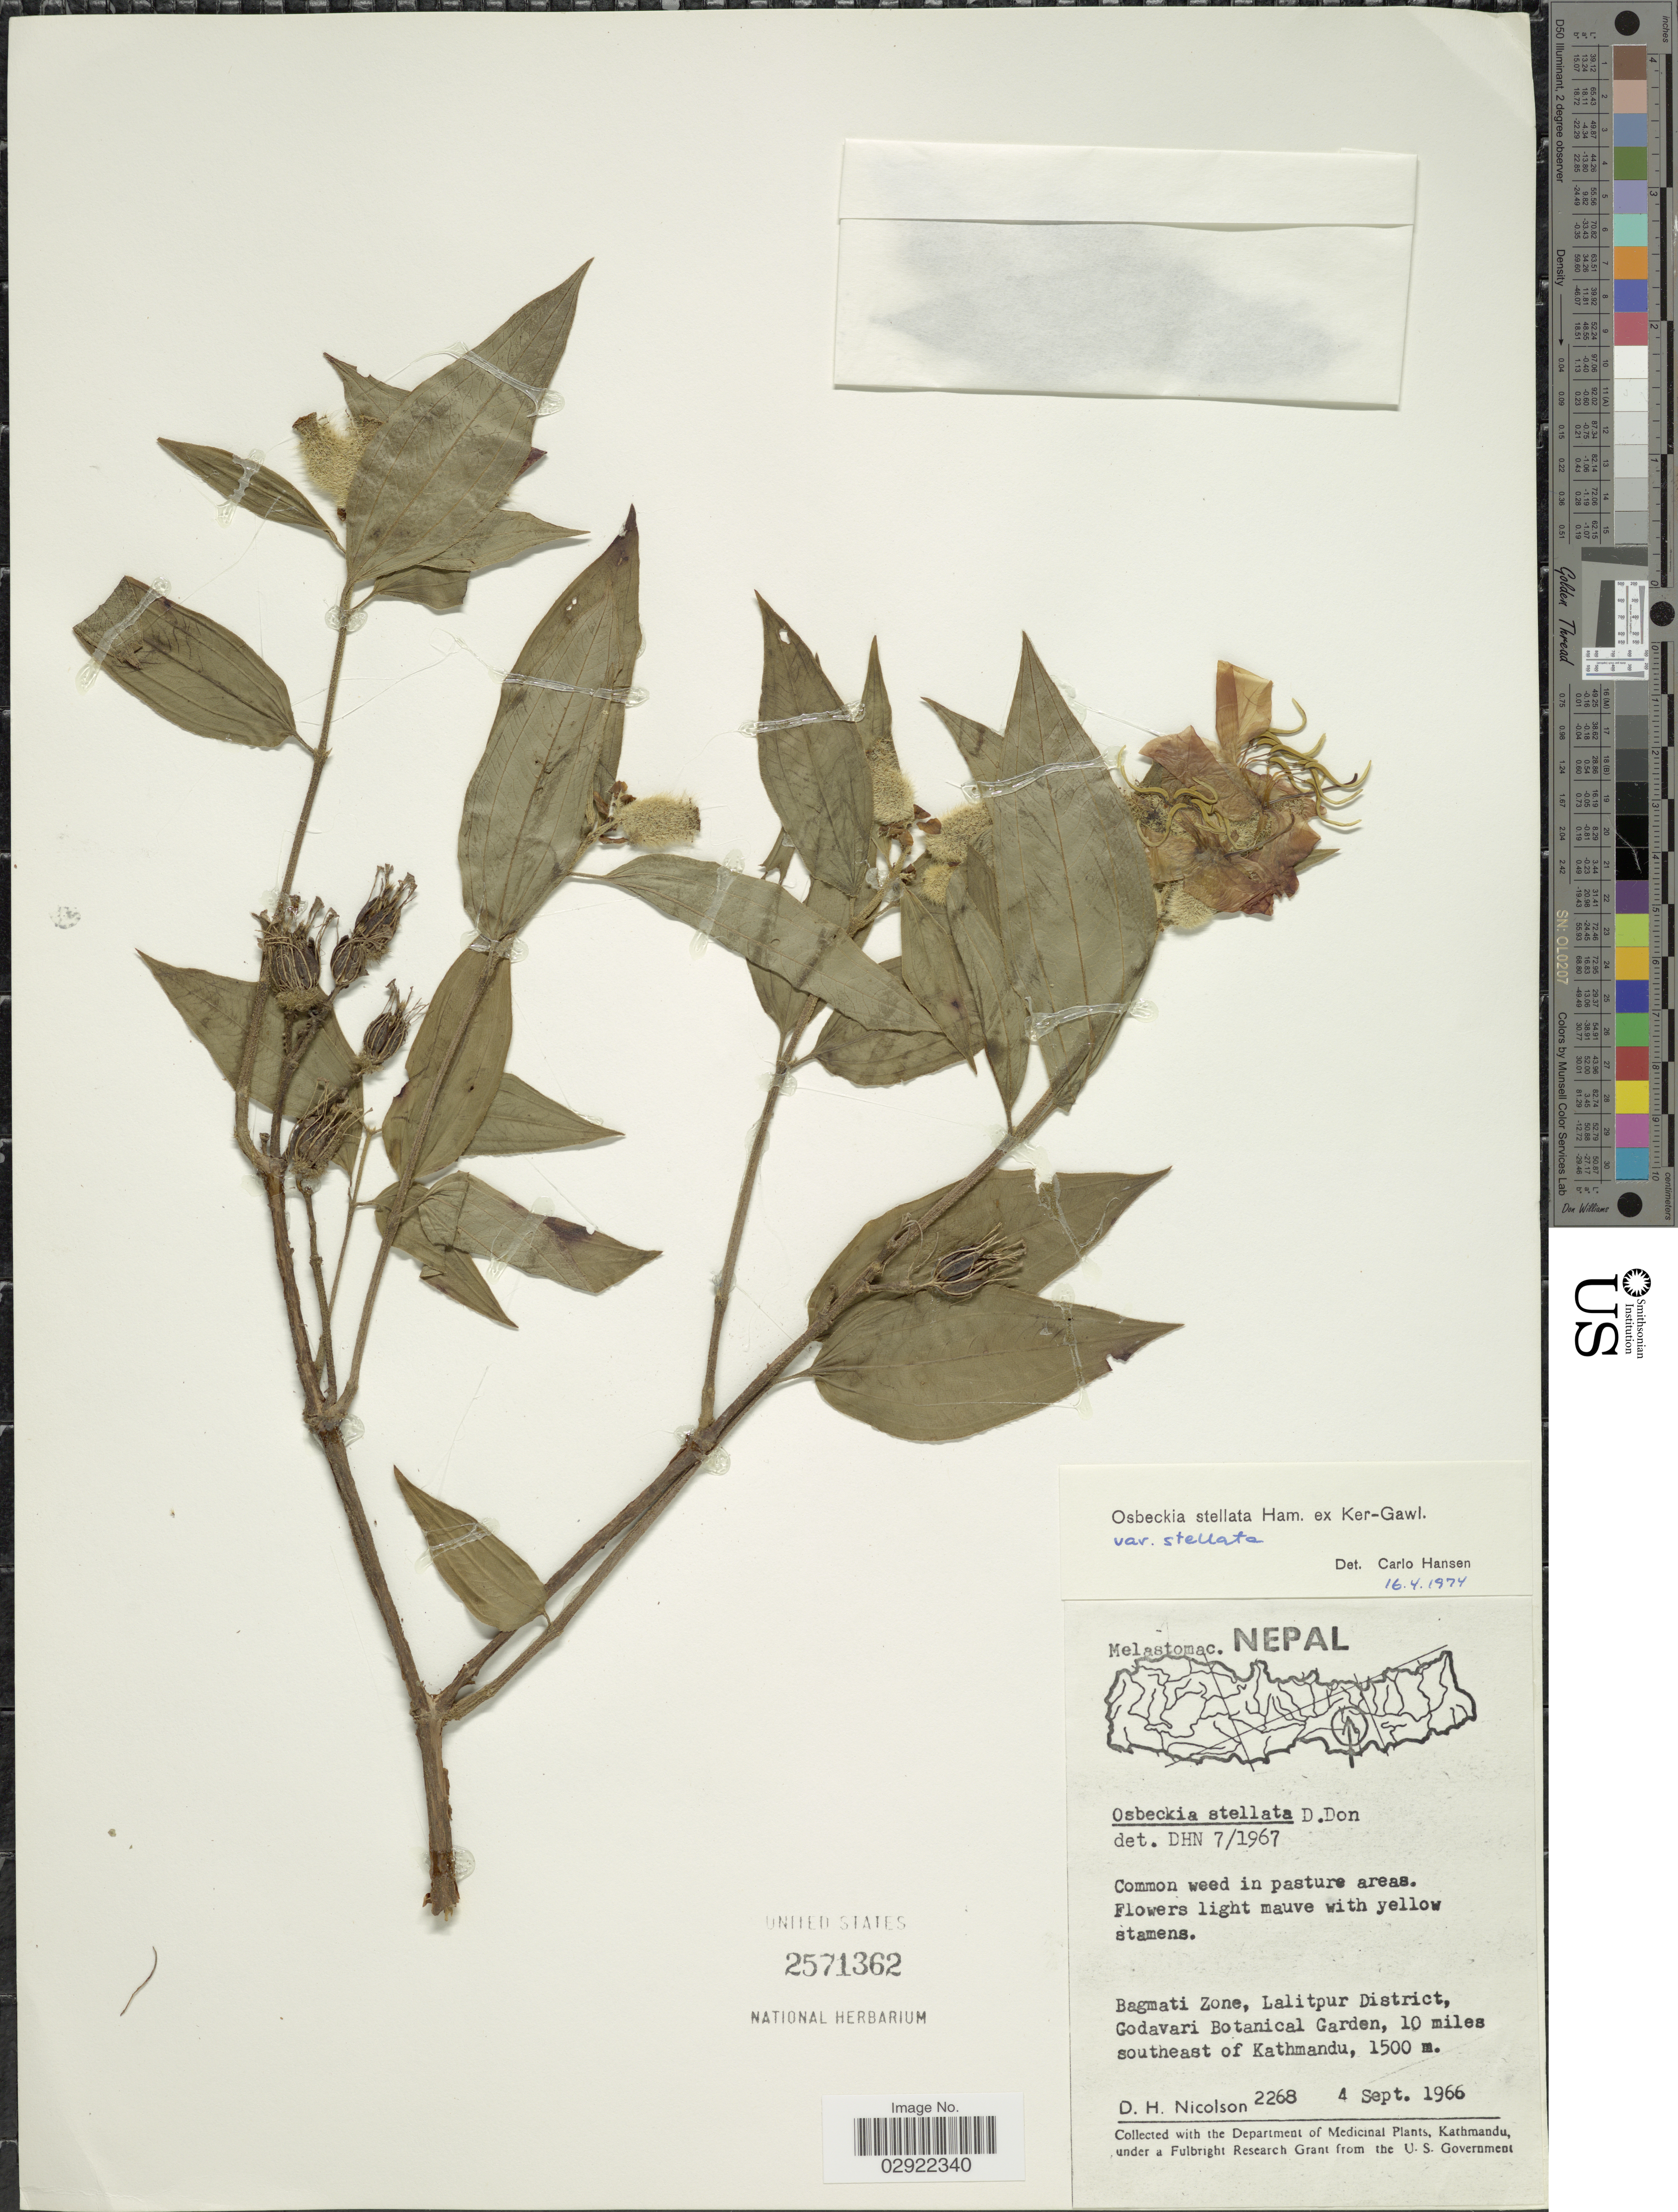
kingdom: Plantae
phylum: Tracheophyta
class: Magnoliopsida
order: Myrtales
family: Melastomataceae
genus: Osbeckia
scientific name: Osbeckia stellata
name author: Wall. ex C.B. Clarke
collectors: D. H. Nicolson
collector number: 2268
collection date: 1966-09-04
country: Nepal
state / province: Bagmati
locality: Bagmati zone, Lalitpur District, Godavari Botanical Garden, 10 miles southeast of Kathmandu.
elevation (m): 1500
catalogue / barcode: US 2571362